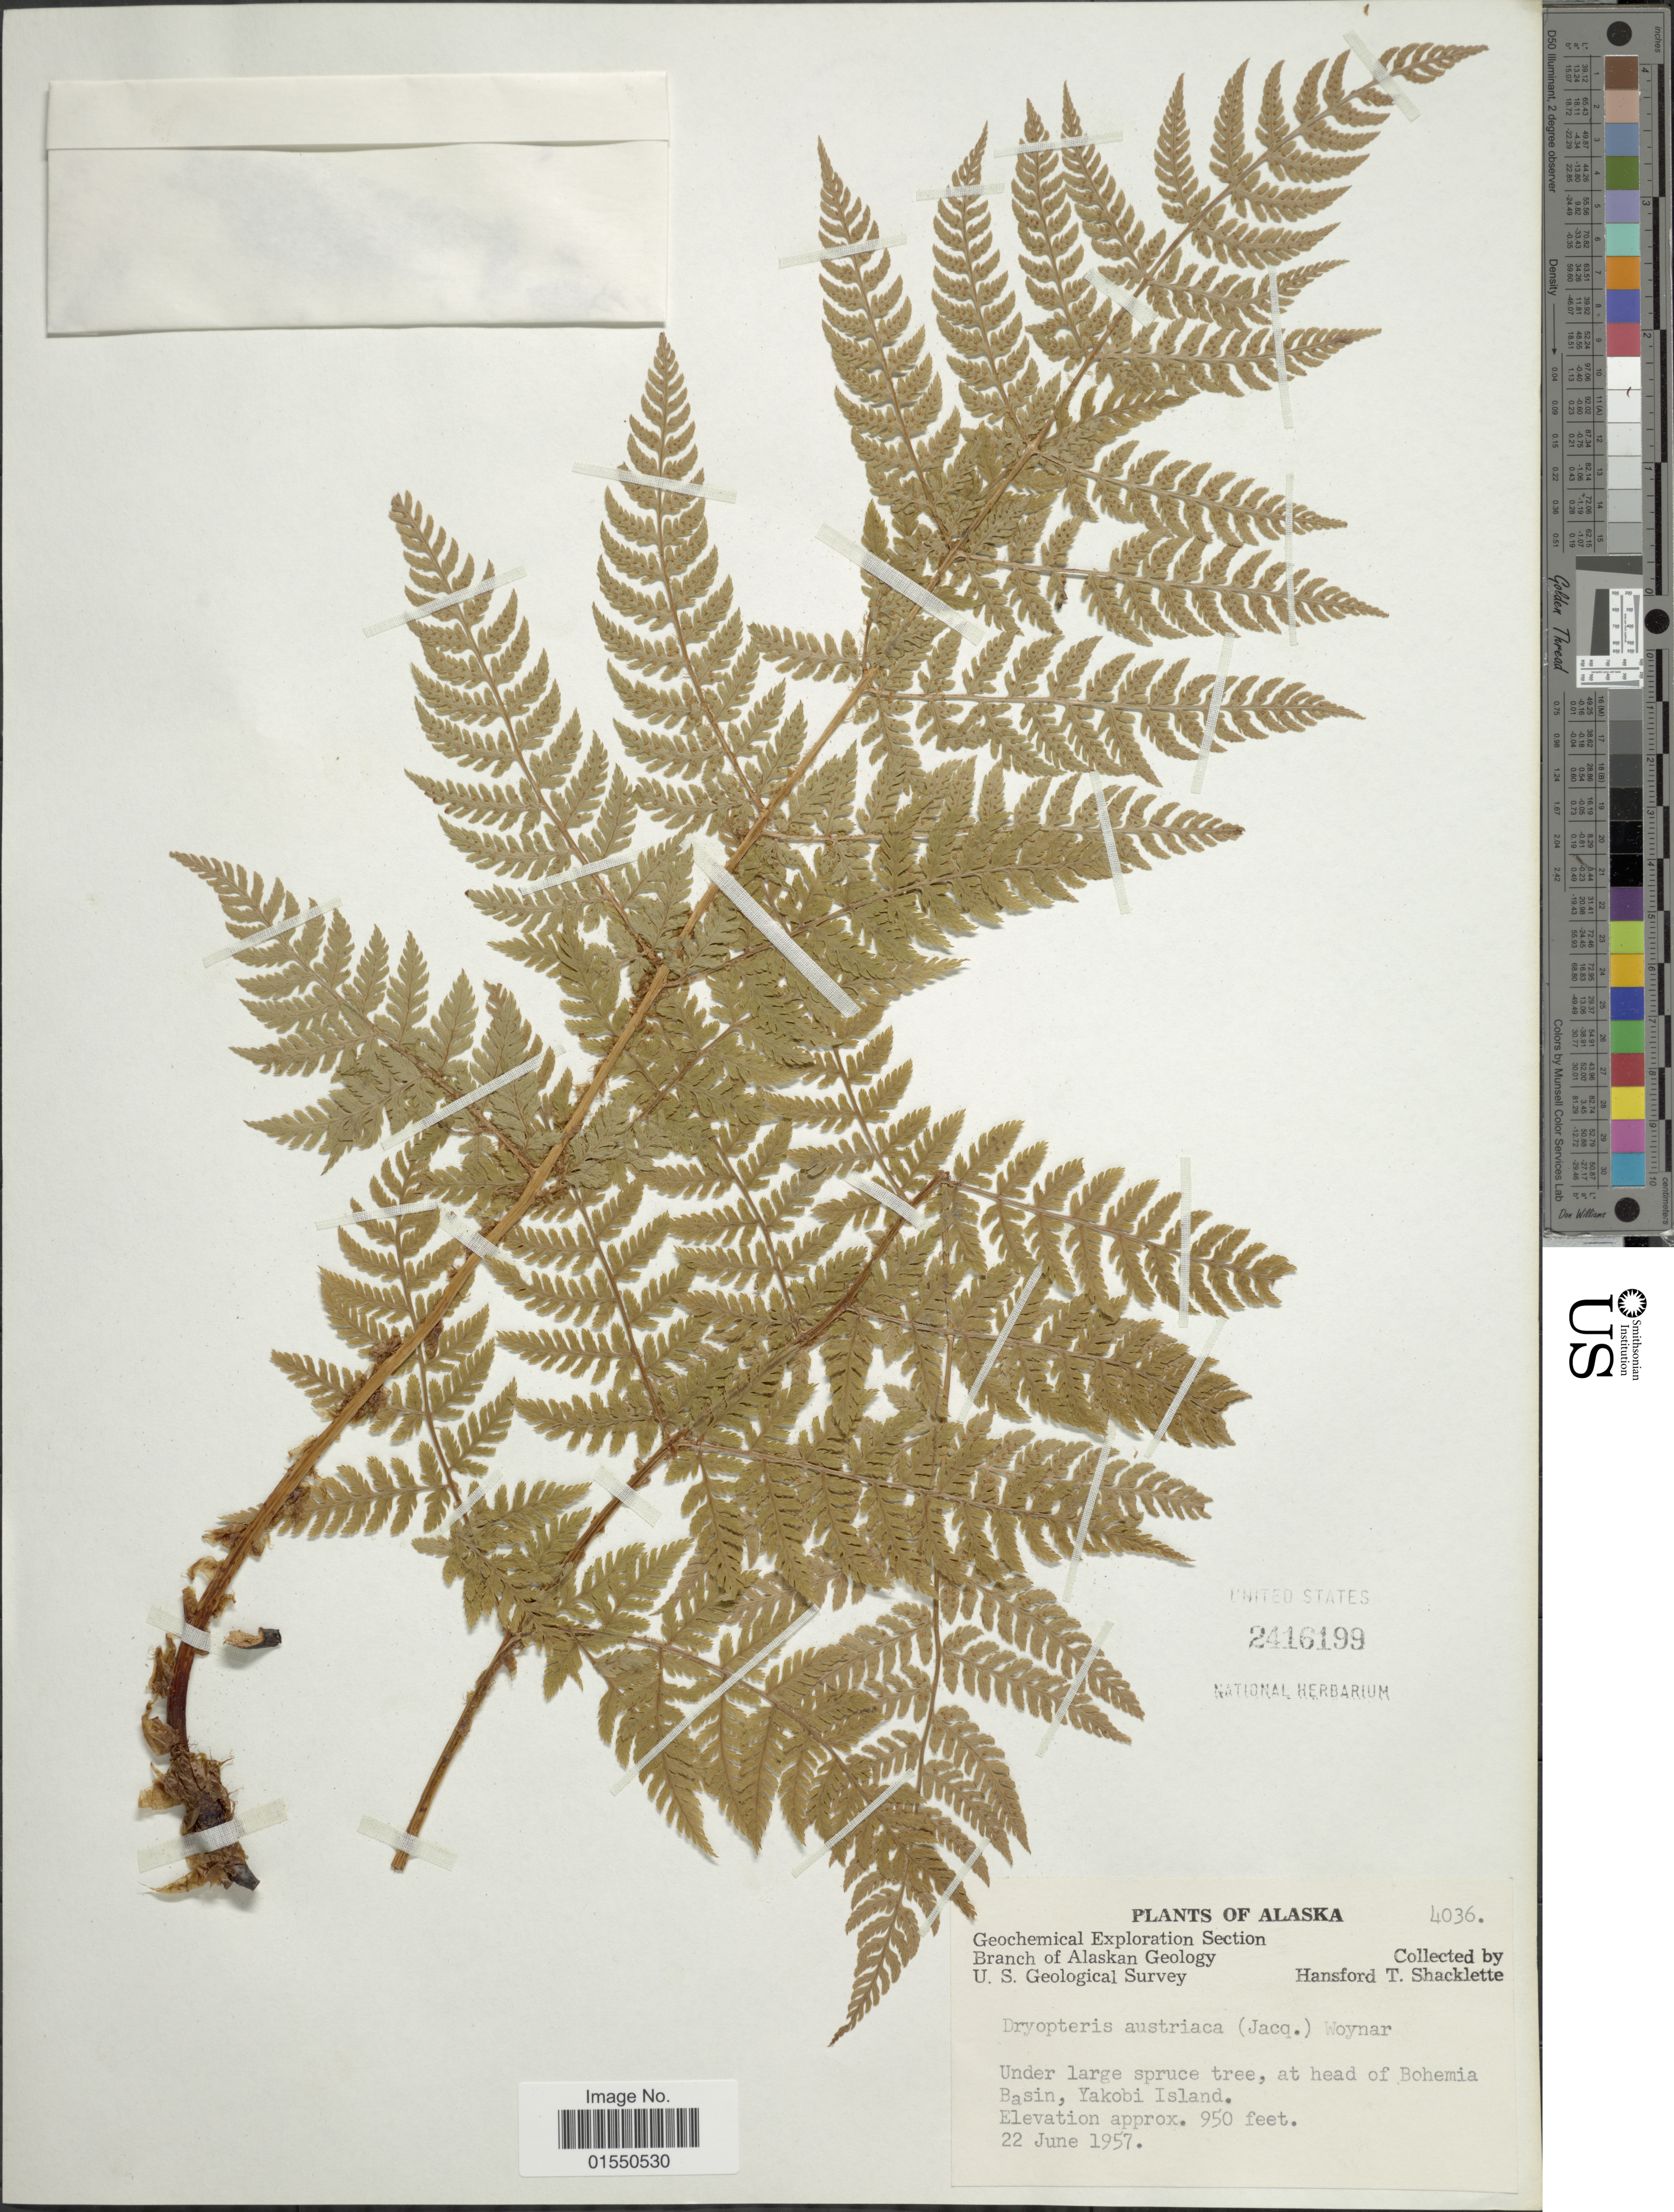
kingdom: Plantae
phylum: Tracheophyta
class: Polypodiopsida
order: Polypodiales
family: Dryopteridaceae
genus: Dryopteris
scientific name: Dryopteris expansa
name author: (C. Presl) Fraser-Jenk. & Jermy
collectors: H. Schacklette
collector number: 4036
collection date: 1957-06-22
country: United States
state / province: Alaska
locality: Under large spruce tree, at head of Bohemia Basin, Yakobi Island.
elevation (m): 290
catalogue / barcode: US 2416199